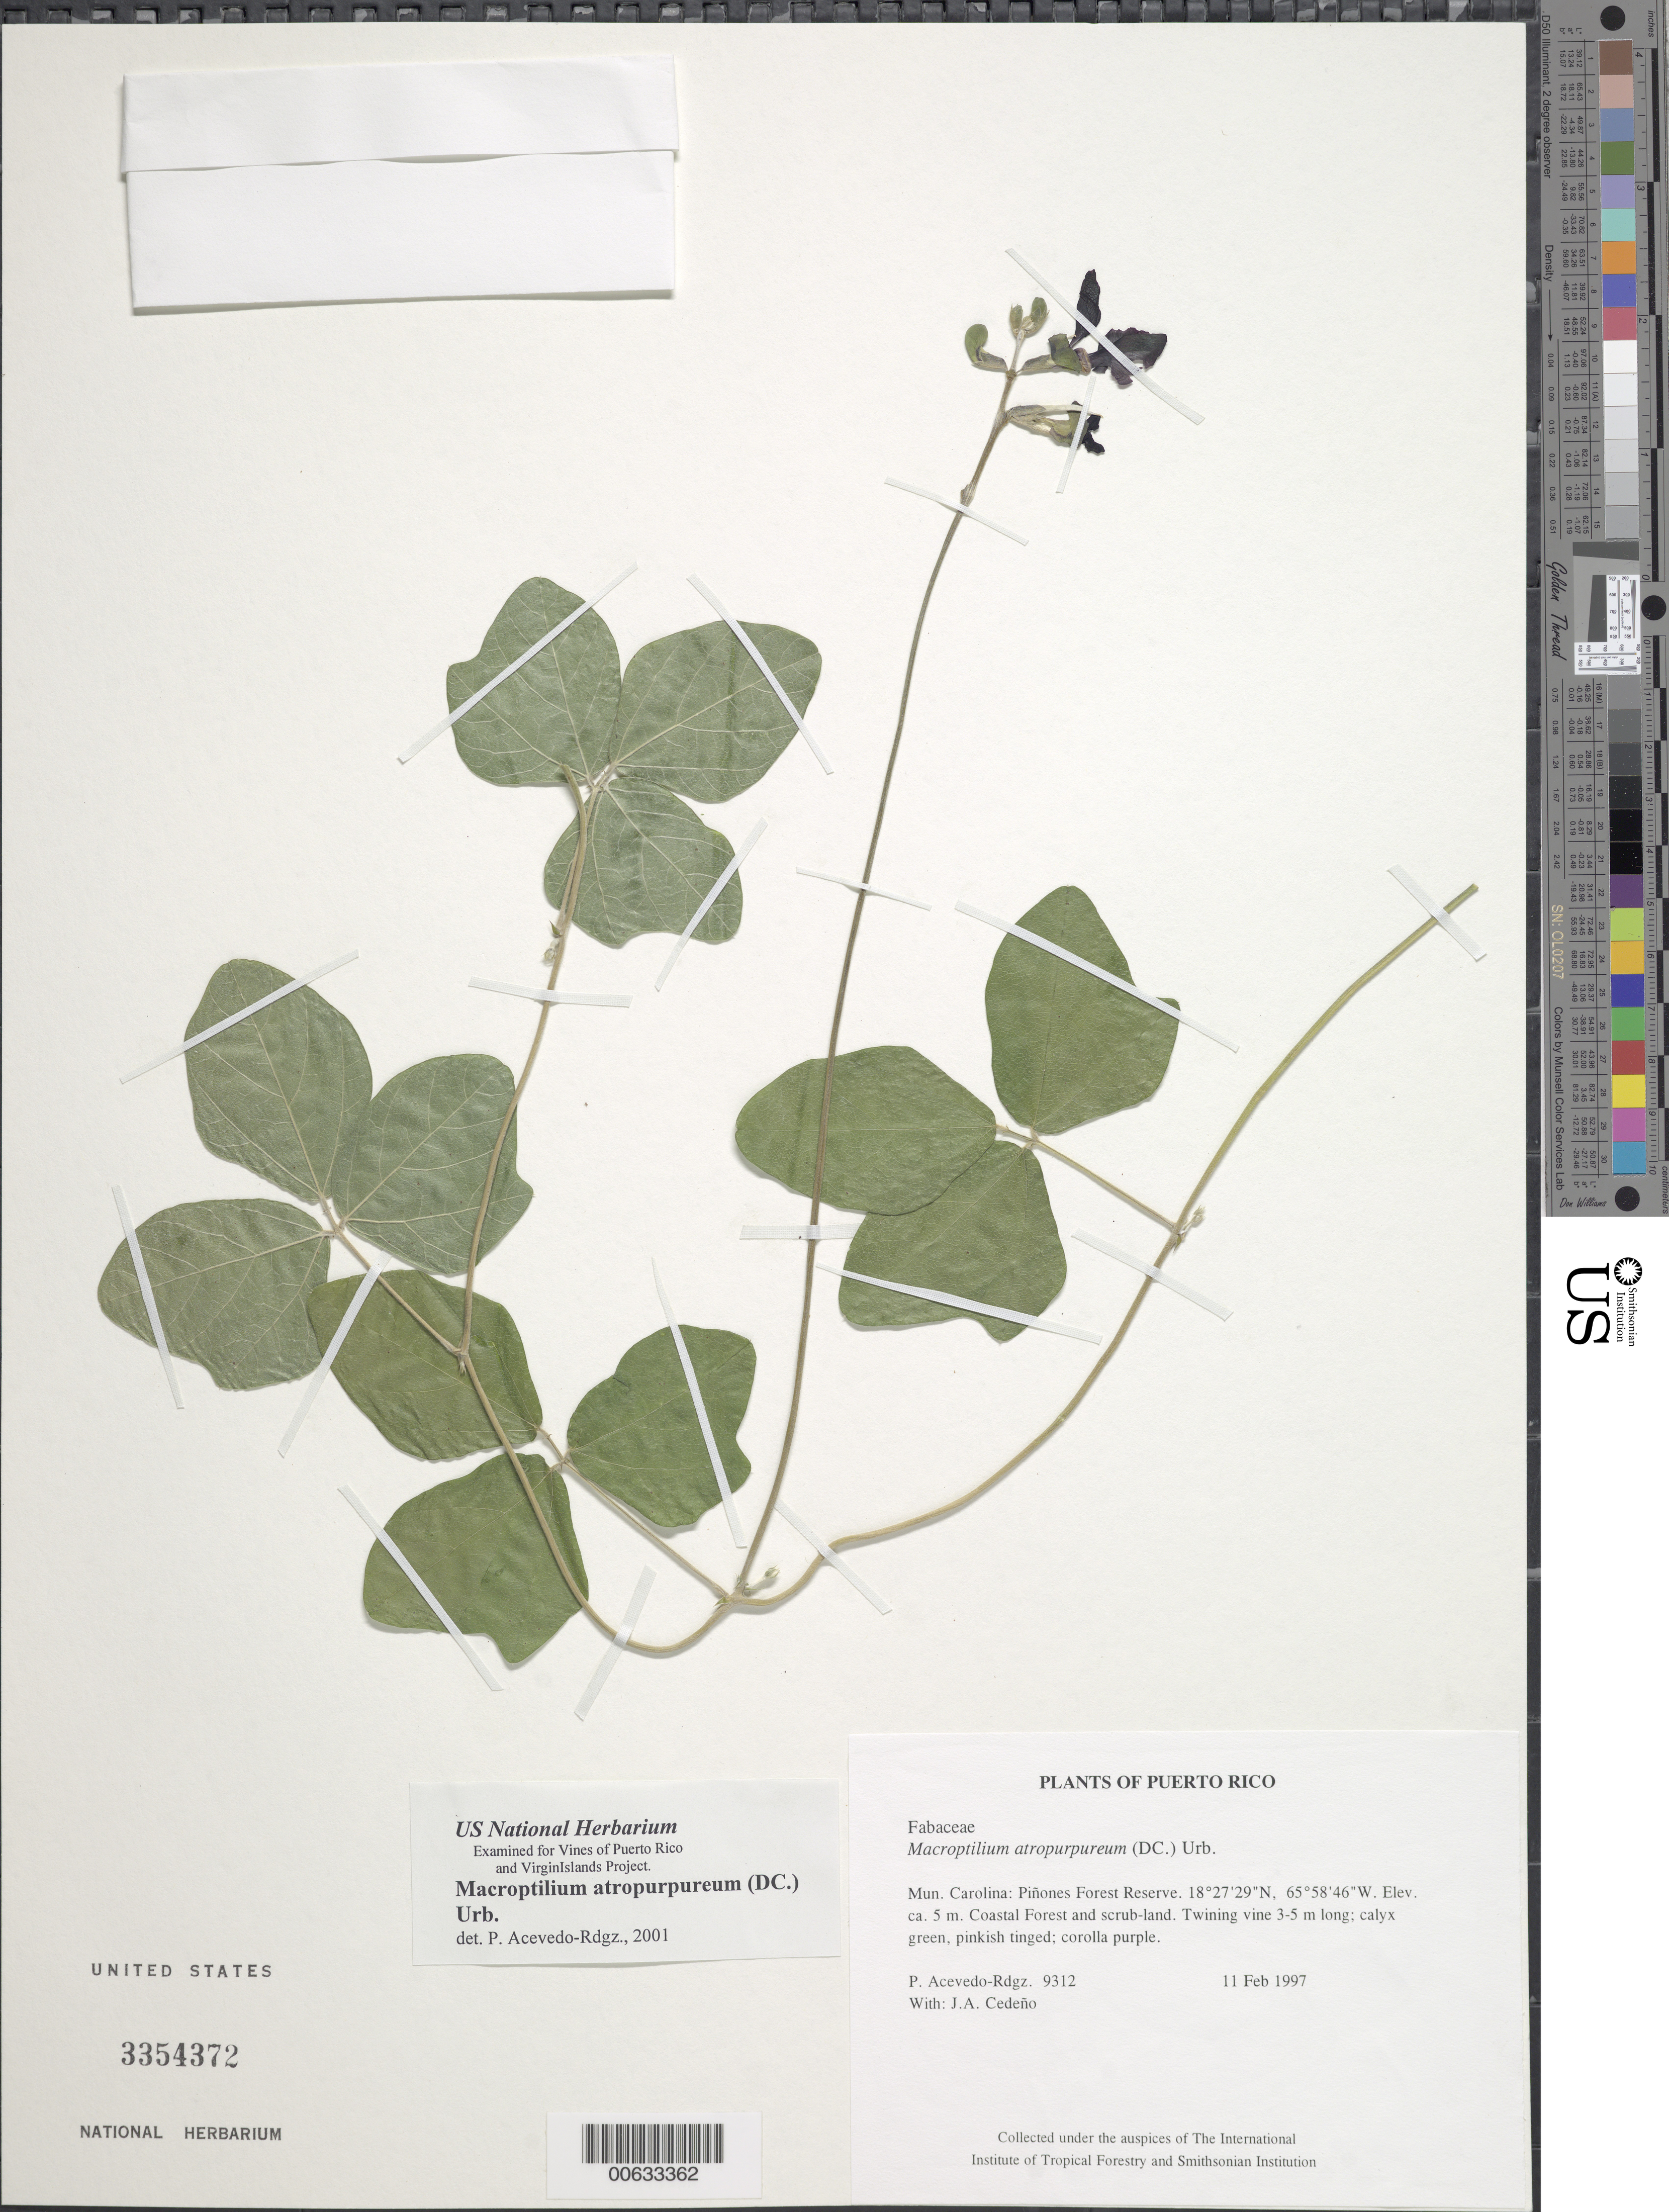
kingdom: Plantae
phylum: Tracheophyta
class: Magnoliopsida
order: Fabales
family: Fabaceae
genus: Macroptilium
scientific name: Macroptilium lathyroides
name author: (L.) Urb.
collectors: P. Acevedo-Rodr. & J. A. Cedeño M.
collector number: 9312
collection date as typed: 11 Feb 1997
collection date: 1997-02-11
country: Puerto Rico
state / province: Carolina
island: Puerto Rico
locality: Carolina; Piñones Forest Reserve.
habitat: Coastal Forest and scrub-land.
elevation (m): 5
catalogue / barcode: US 3354372